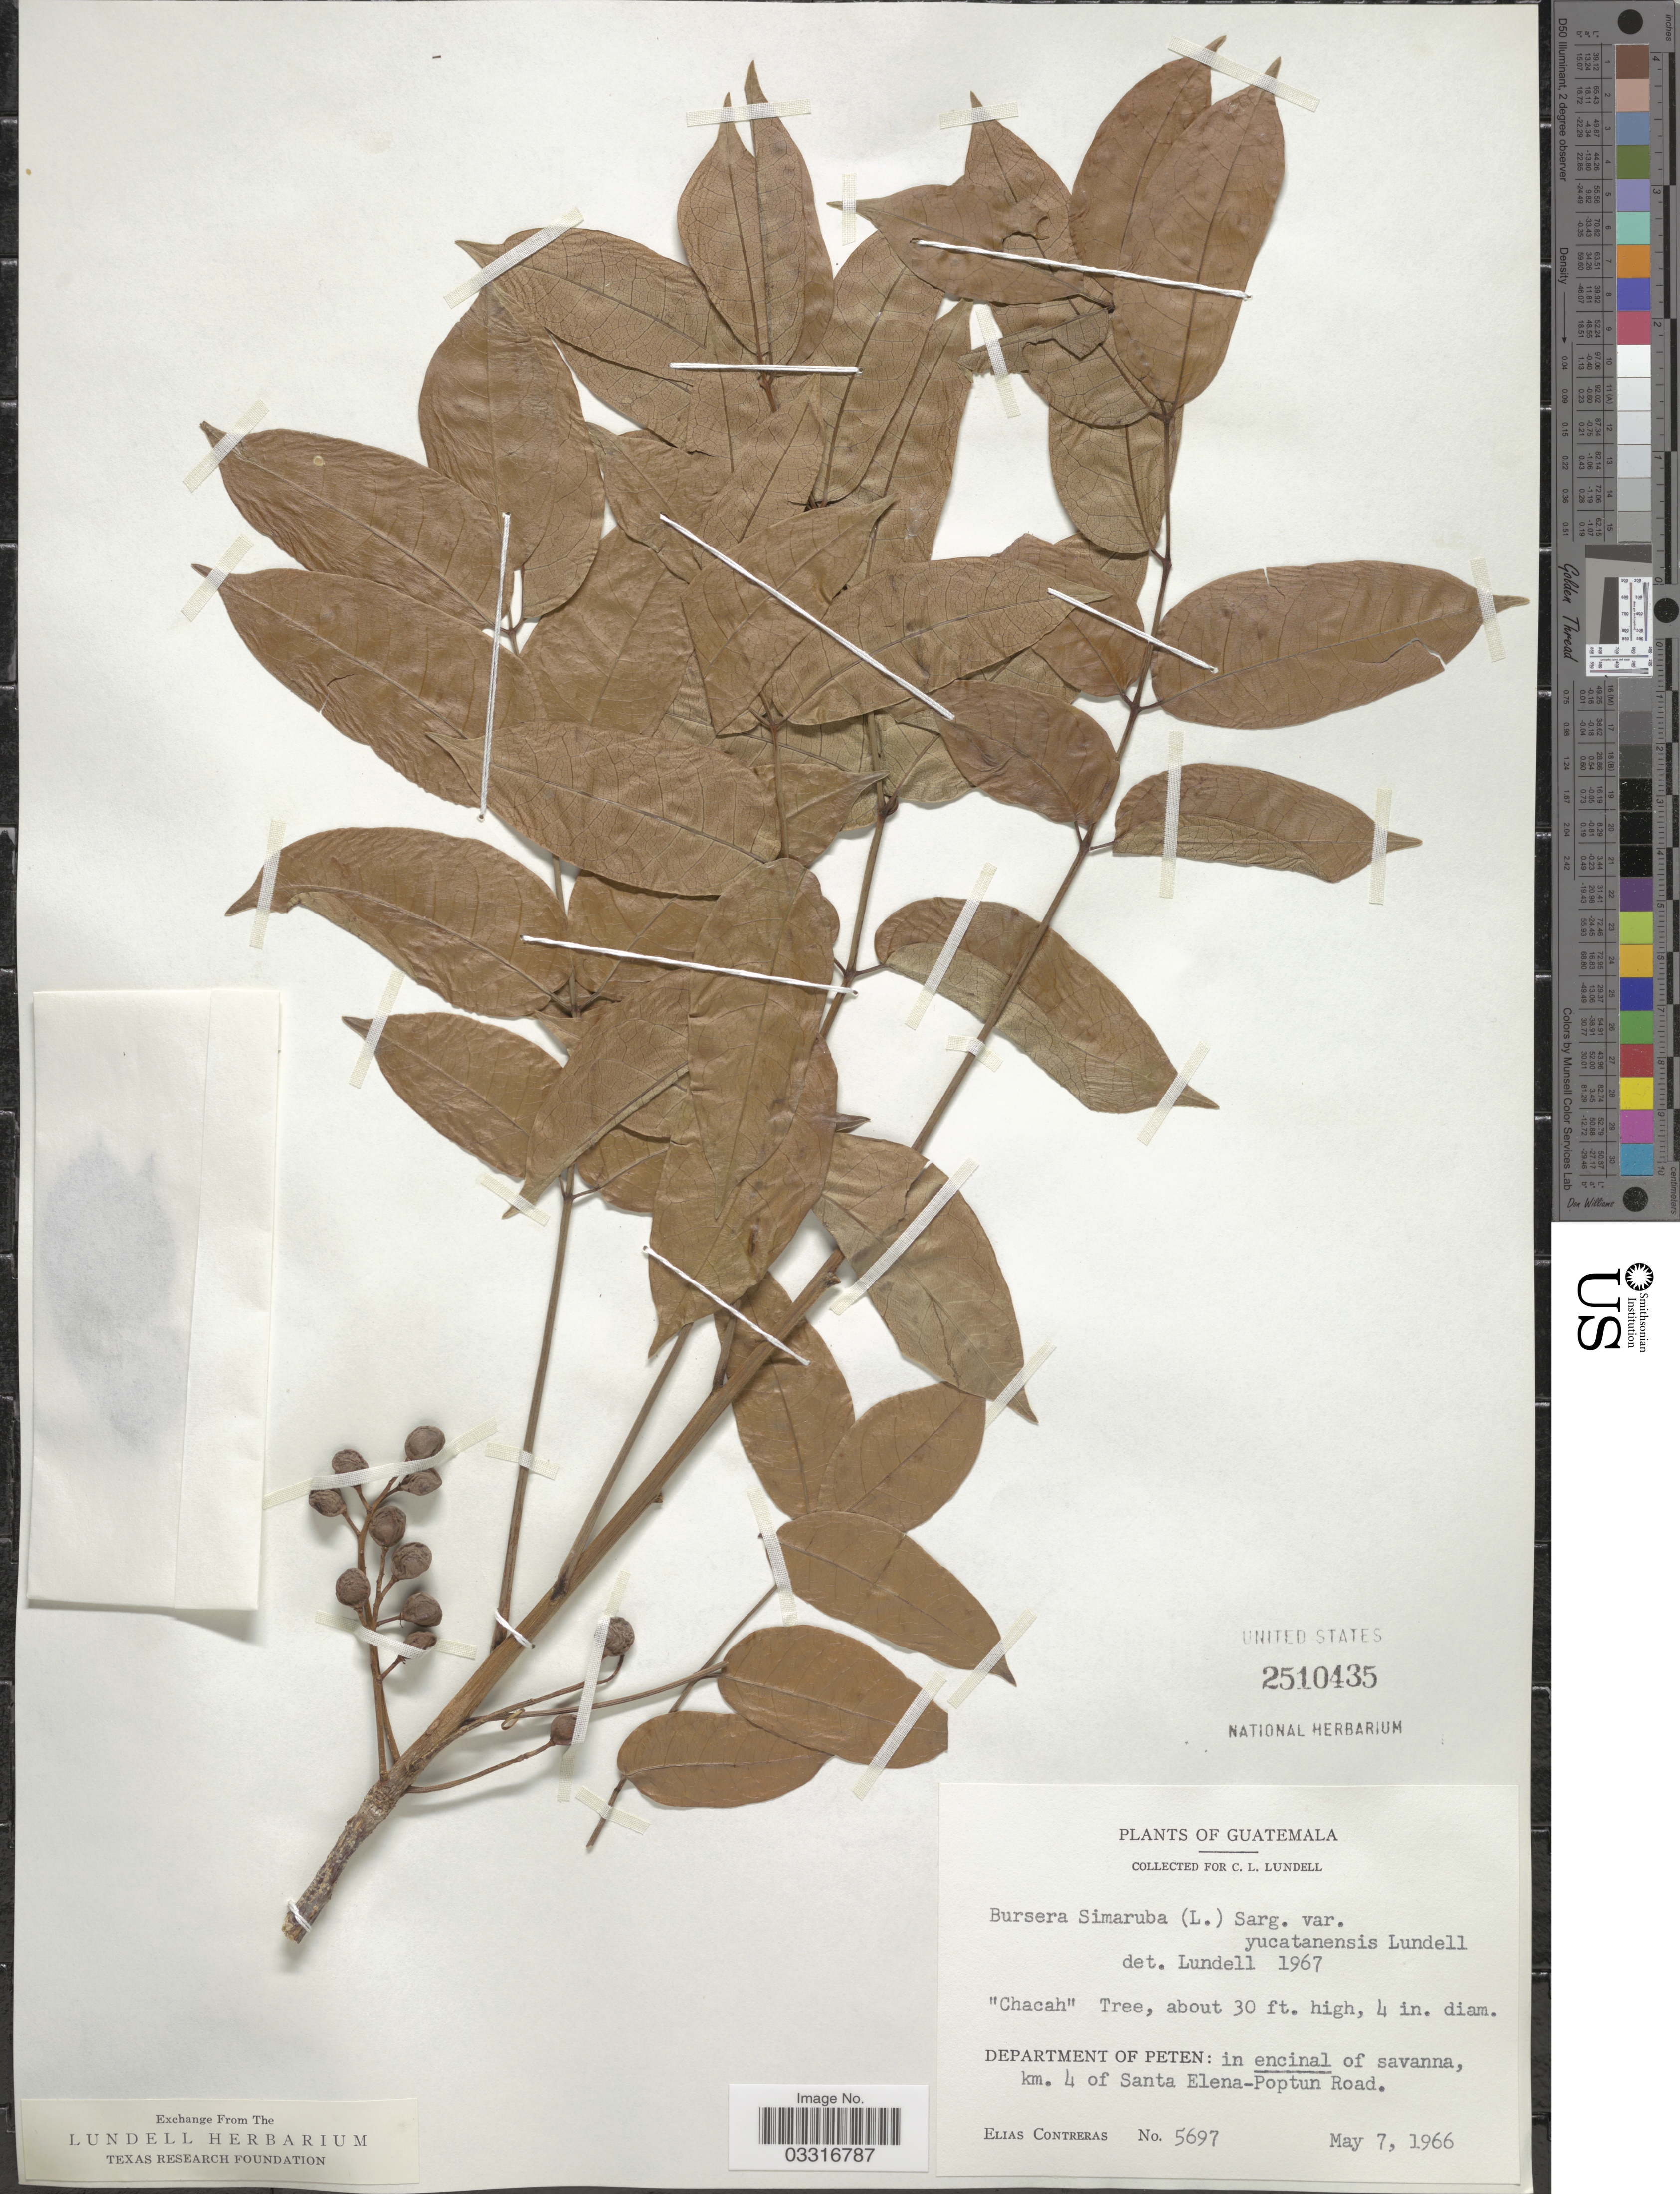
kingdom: Plantae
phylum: Tracheophyta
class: Magnoliopsida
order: Sapindales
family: Burseraceae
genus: Bursera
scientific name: Bursera simaruba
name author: (L.) Sarg.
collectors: E. Contreras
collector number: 5697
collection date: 1966-05-07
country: Guatemala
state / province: El Petén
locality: Department of Peten: in encinal of savanna, km. 4 of Santa Elena-Poptun Road.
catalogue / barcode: US 2510435